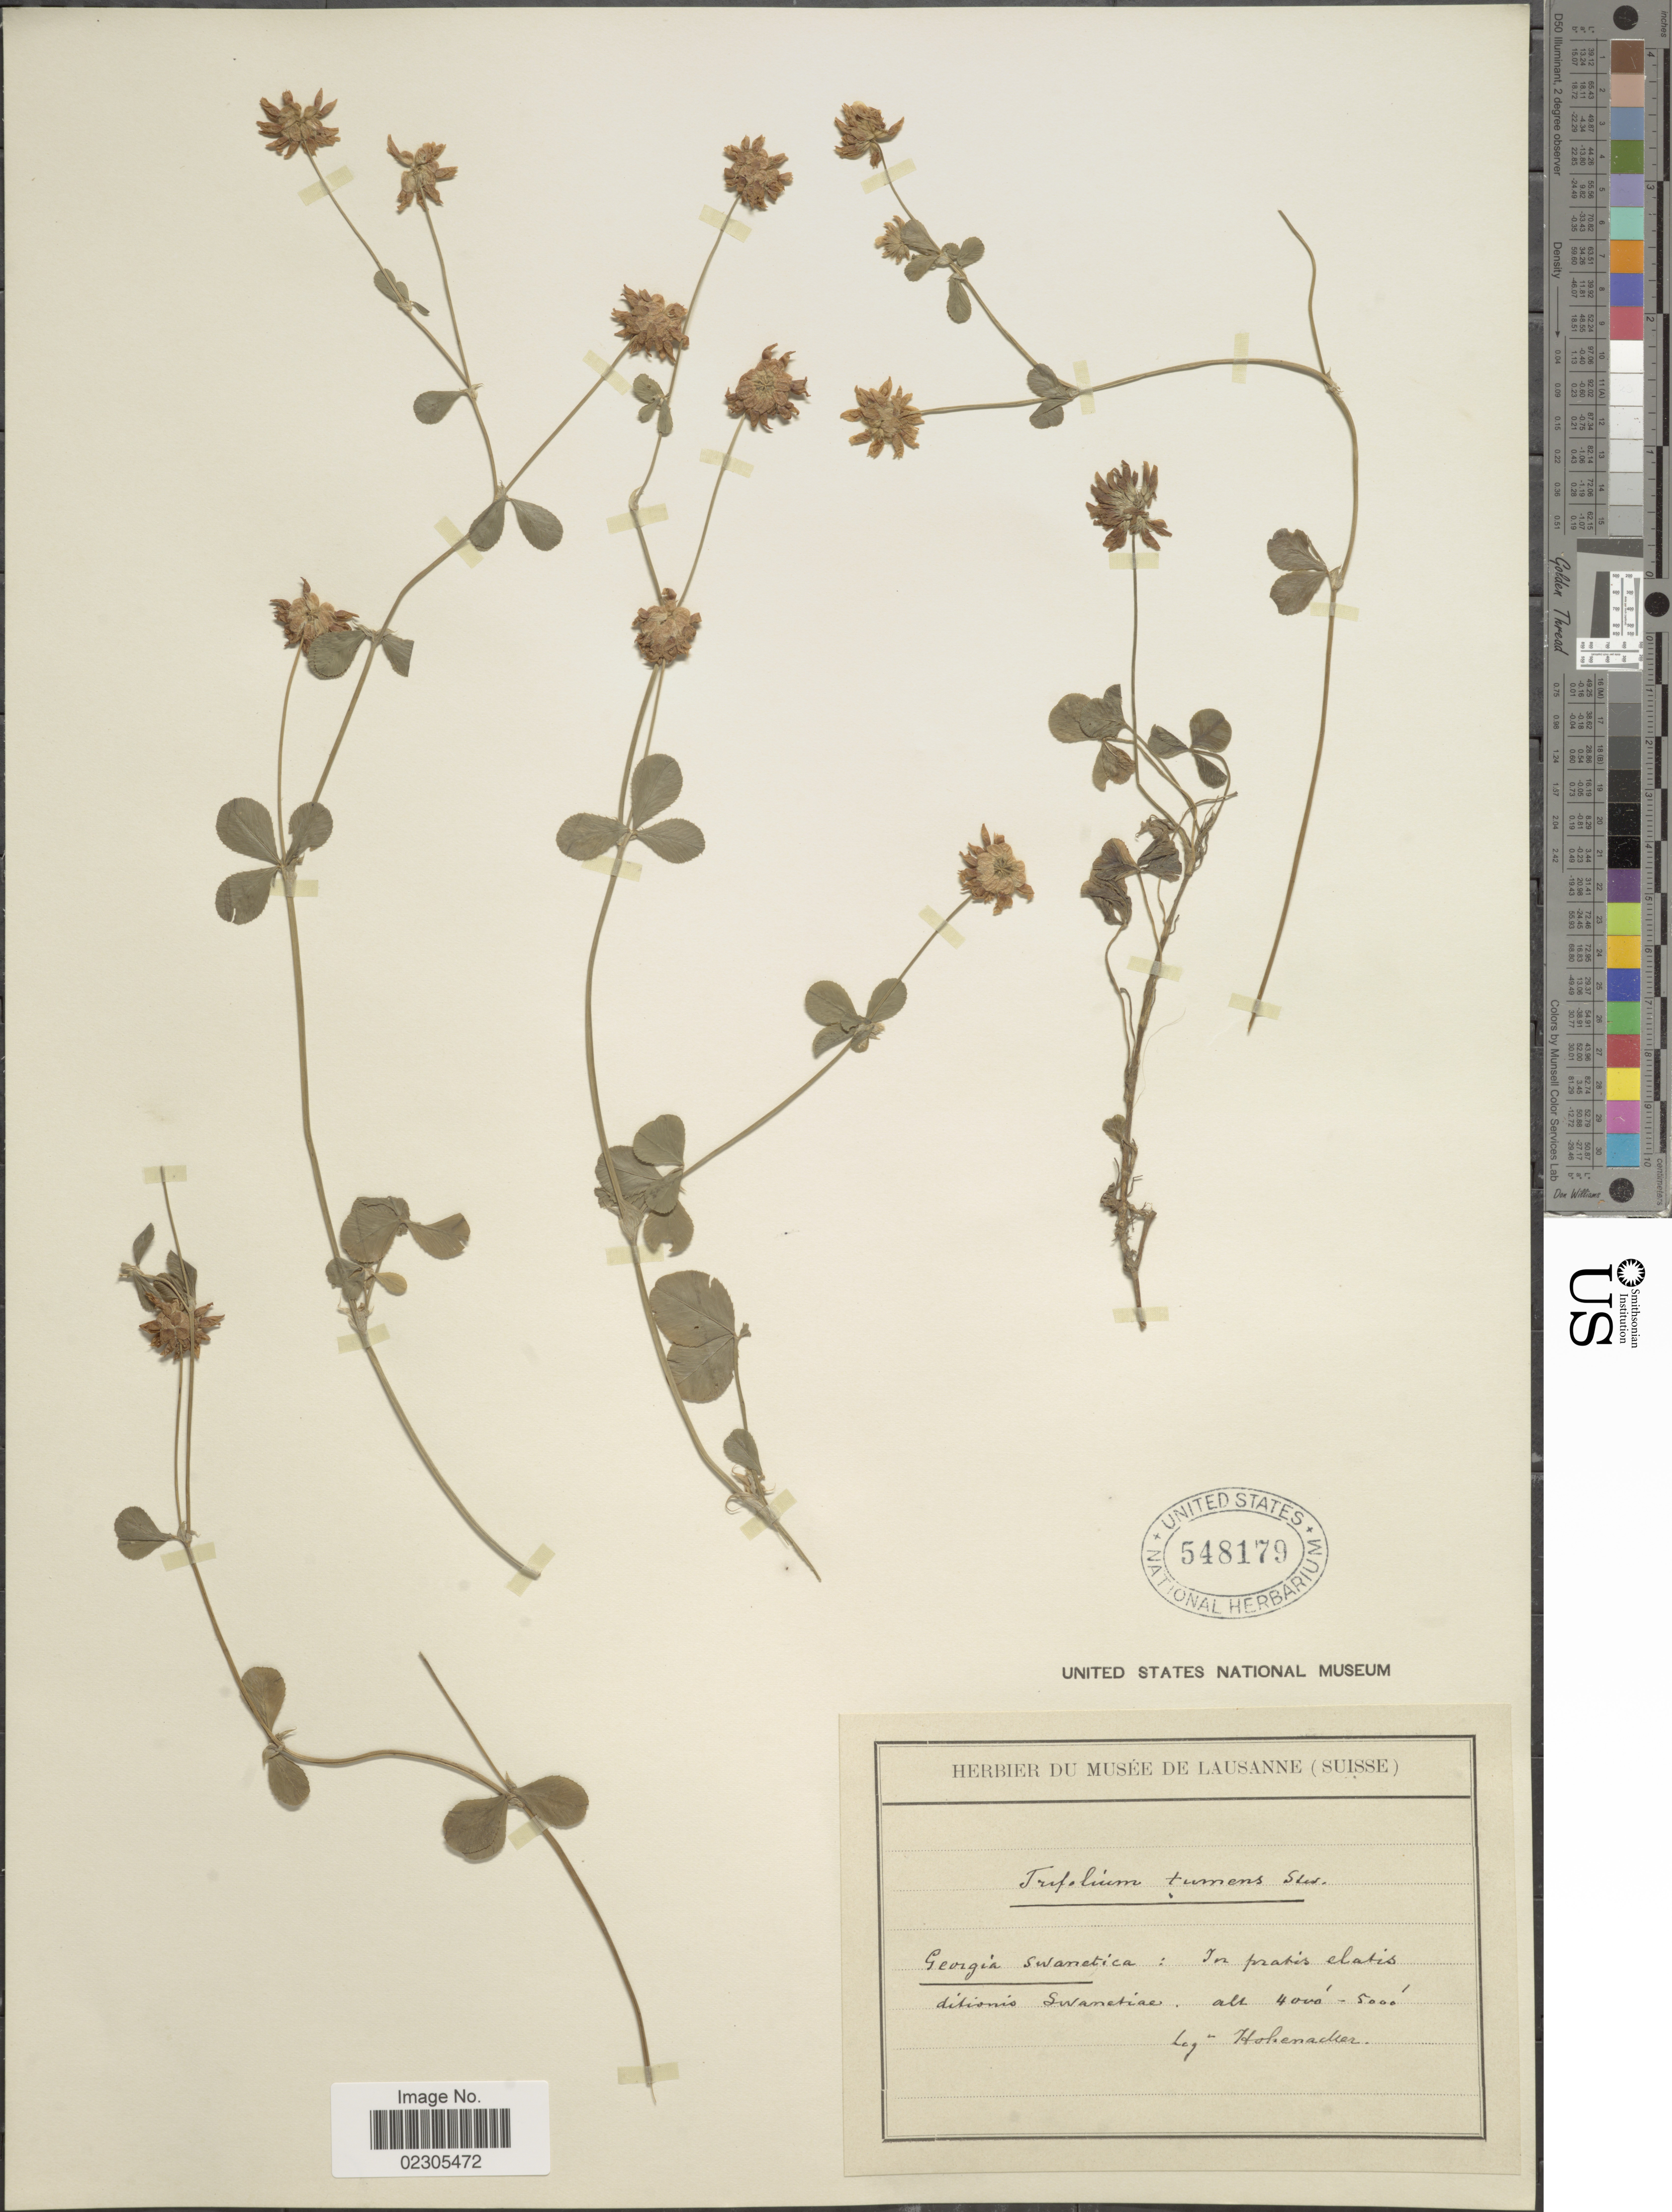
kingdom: Plantae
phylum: Tracheophyta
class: Magnoliopsida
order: Fabales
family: Fabaceae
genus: Trifolium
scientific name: Trifolium tumens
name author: M. Bieb.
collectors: Hohenacher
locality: Georgia Swanetica: in pratis elatis ditionio Swaneticae [interpreted]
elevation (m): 1219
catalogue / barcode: US 548179